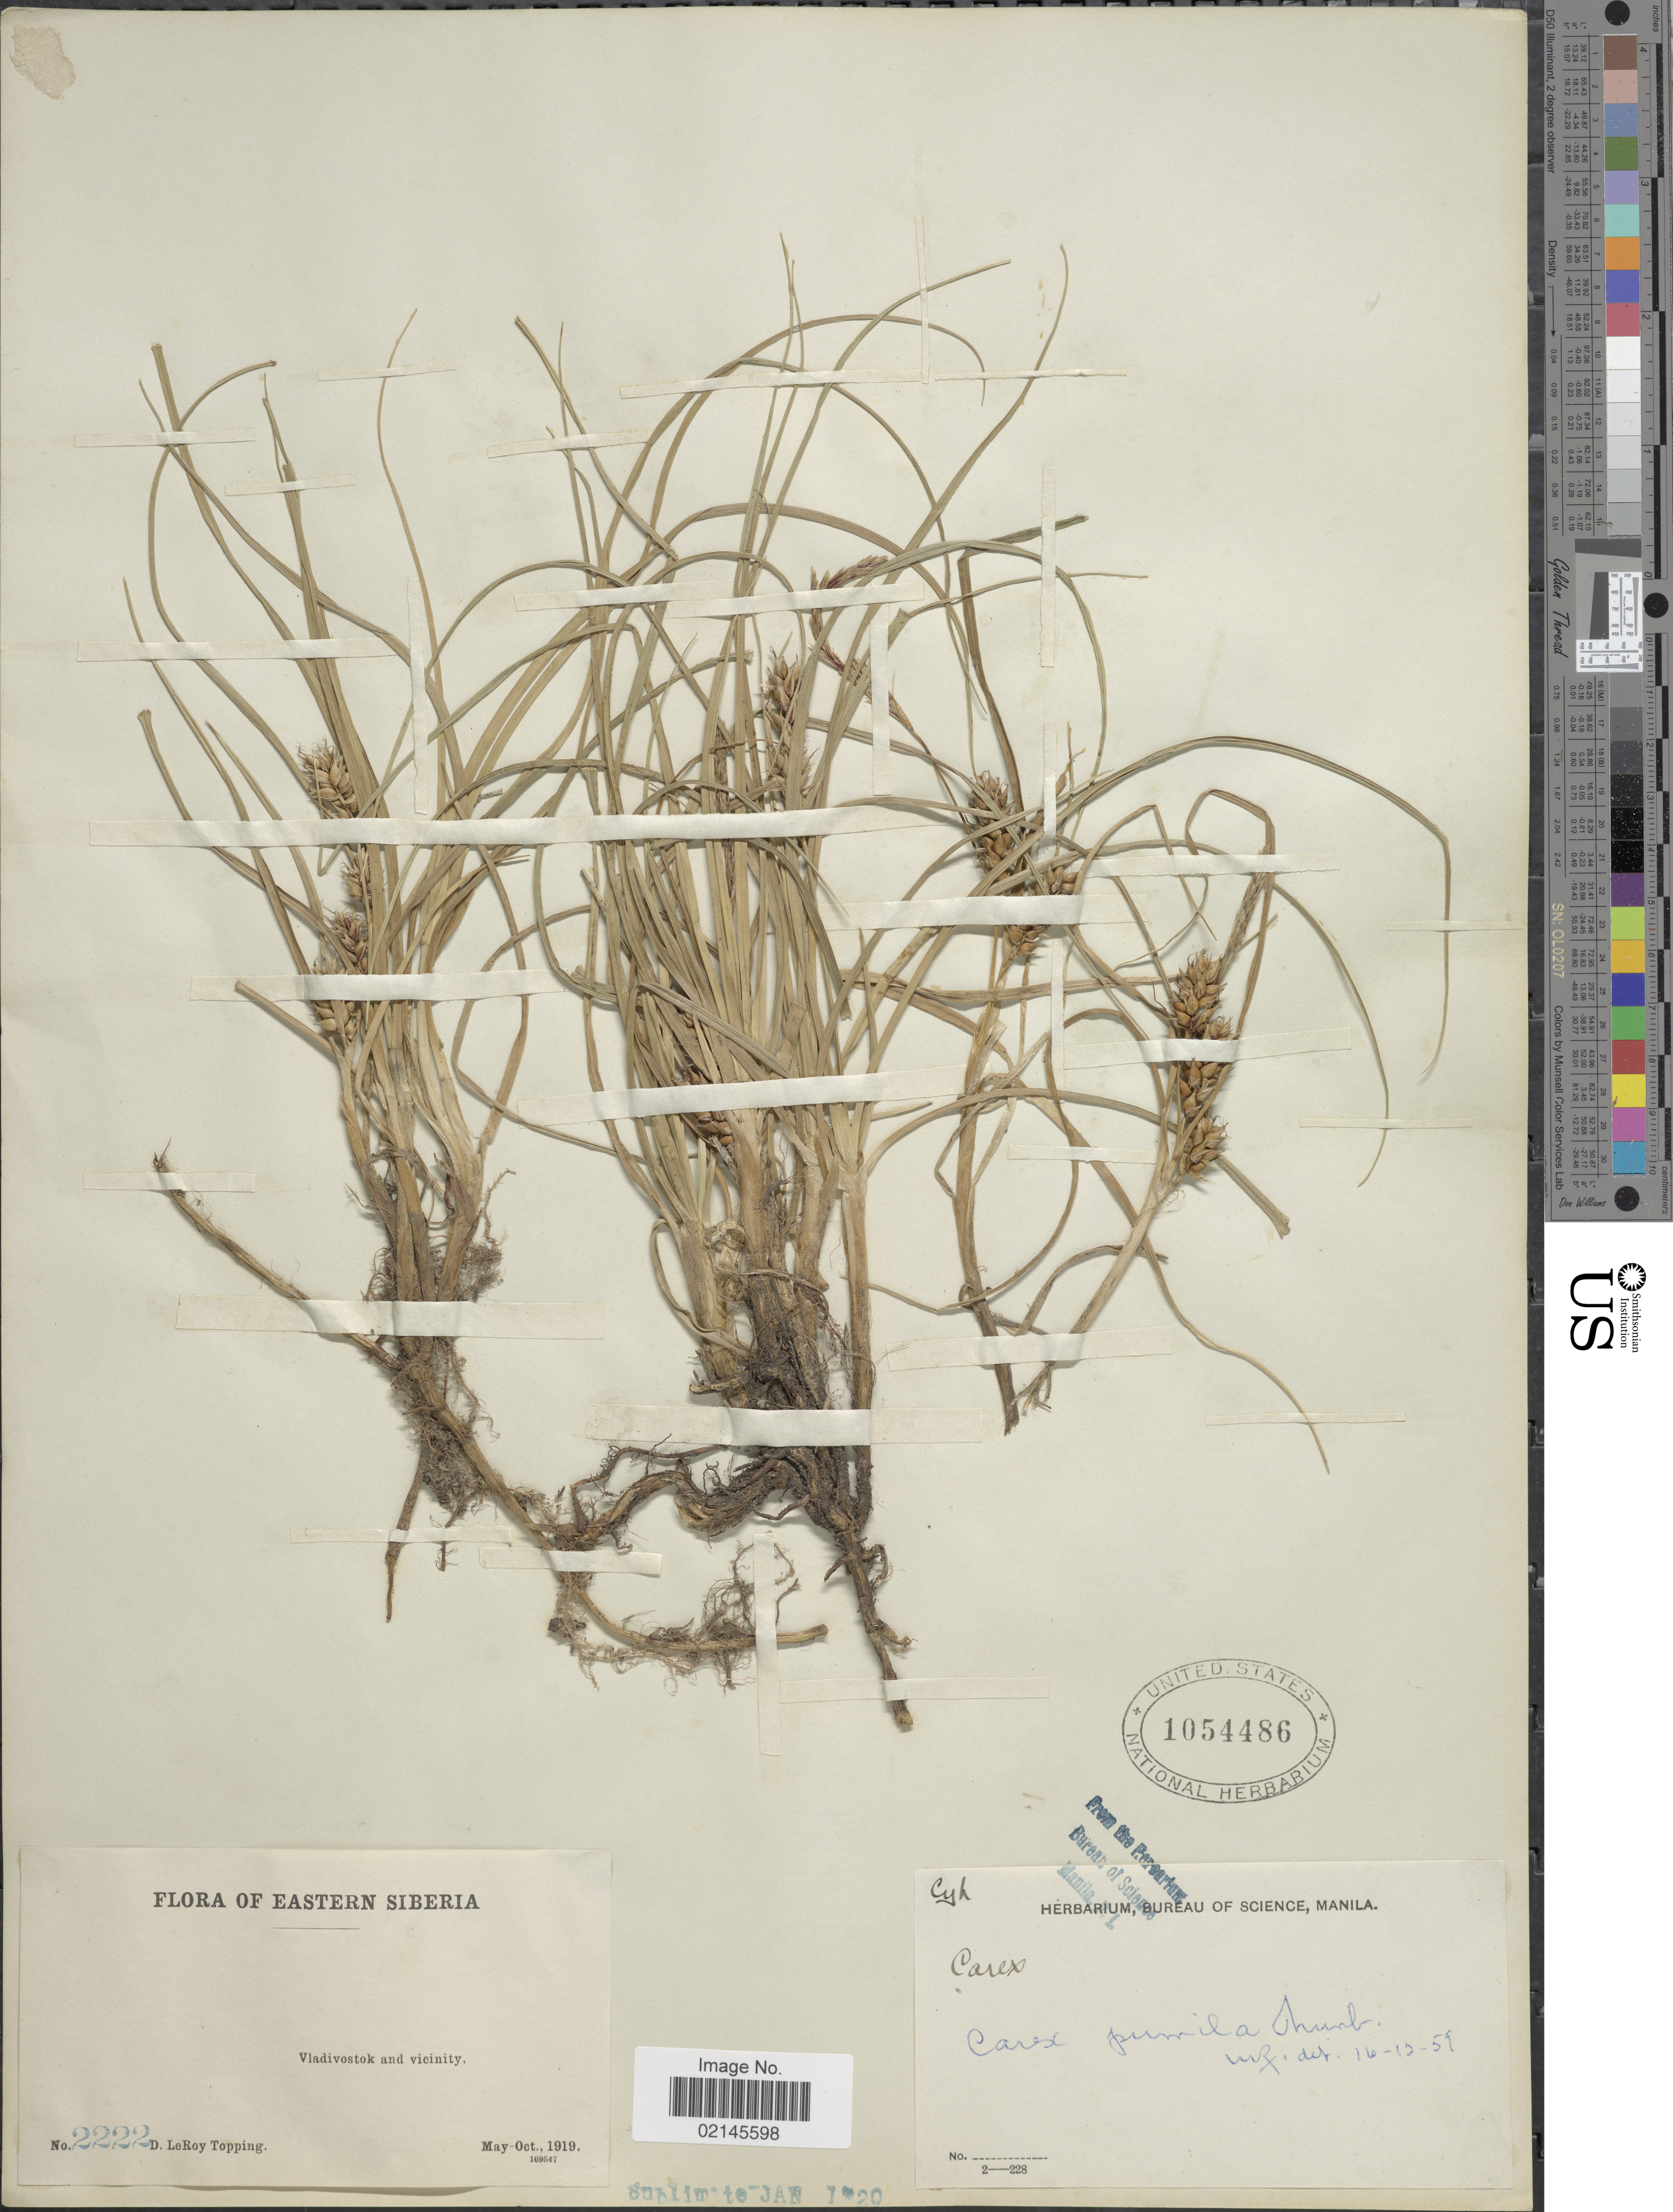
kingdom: Plantae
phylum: Tracheophyta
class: Liliopsida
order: Poales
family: Cyperaceae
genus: Carex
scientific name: Carex pumila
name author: Thunb.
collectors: D. L. Topping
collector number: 2222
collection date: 1919-05/1919-10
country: Russian Federation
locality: Eastern Siberia, Vladivostok and Vicinity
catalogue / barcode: US 1054486